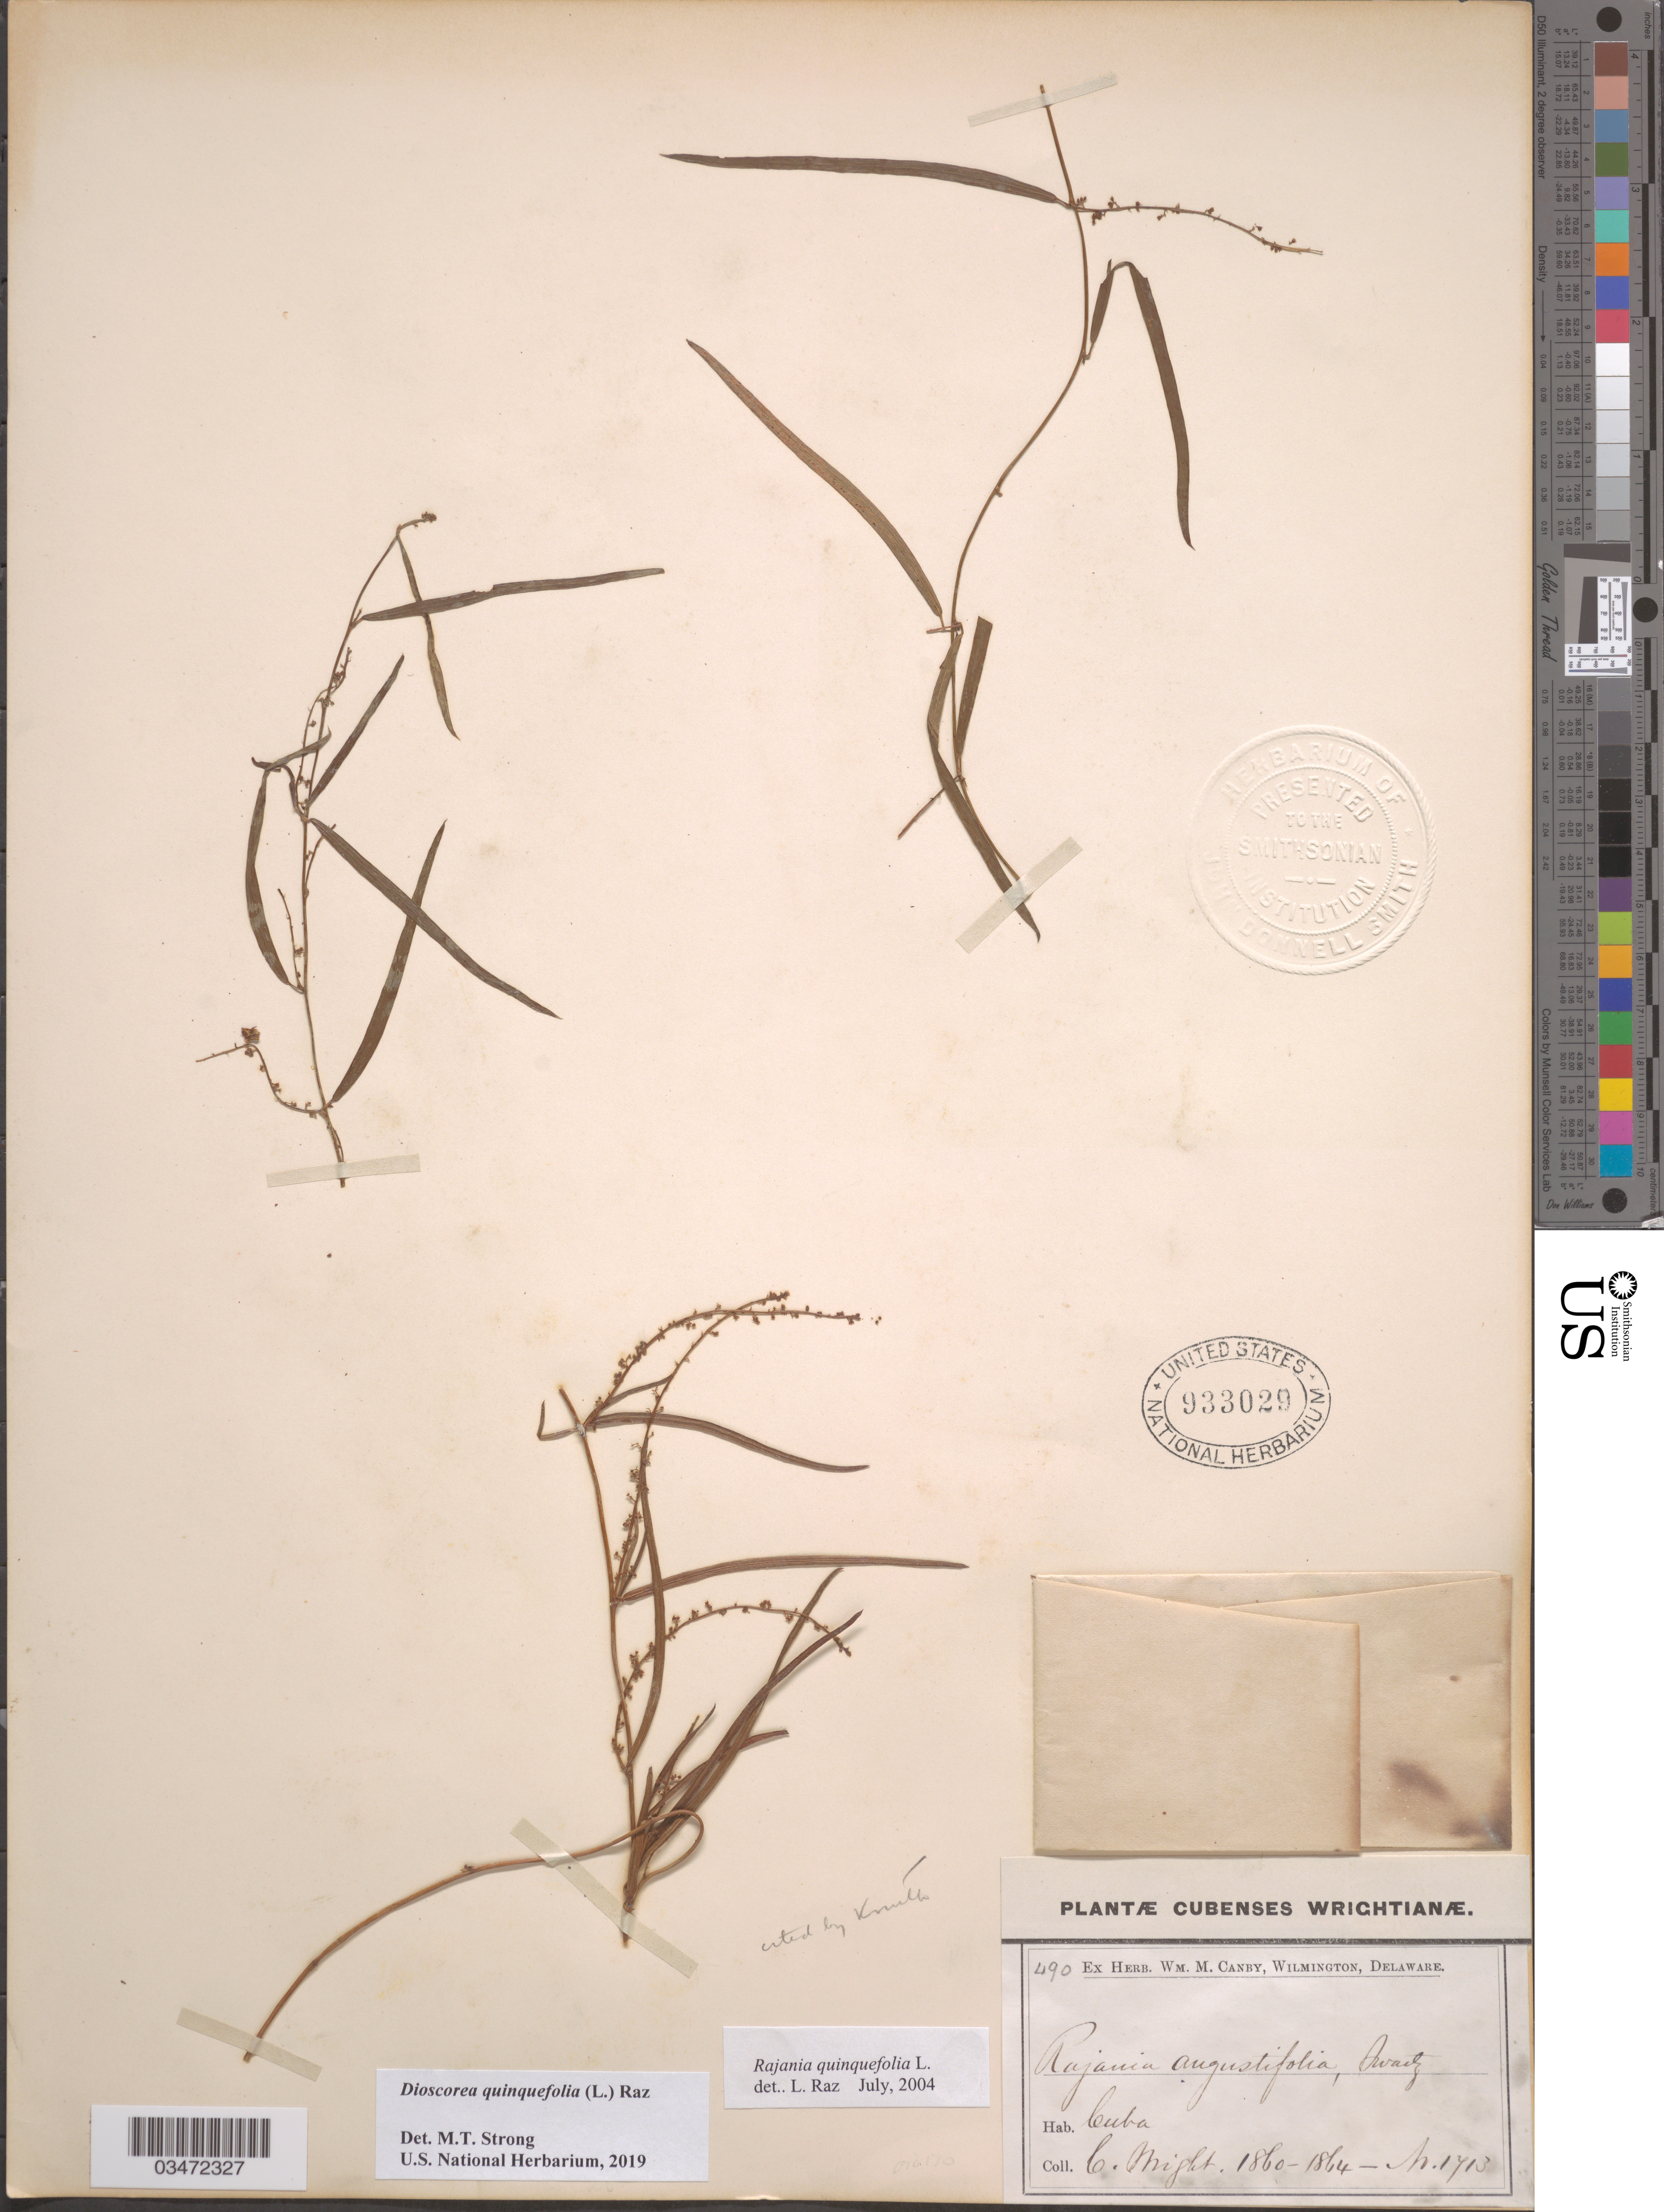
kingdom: Plantae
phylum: Tracheophyta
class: Liliopsida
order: Dioscoreales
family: Dioscoreaceae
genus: Dioscorea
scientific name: Dioscorea quinquefolia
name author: (L.) Raz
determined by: Strong, M. T., (US), Smithsonian Institution - National Museum of Natural History (UNITED STATES)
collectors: C. Wright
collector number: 1713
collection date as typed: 1860 to -- --- 1864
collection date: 1860/1864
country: Cuba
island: Cuba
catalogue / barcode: US 933029